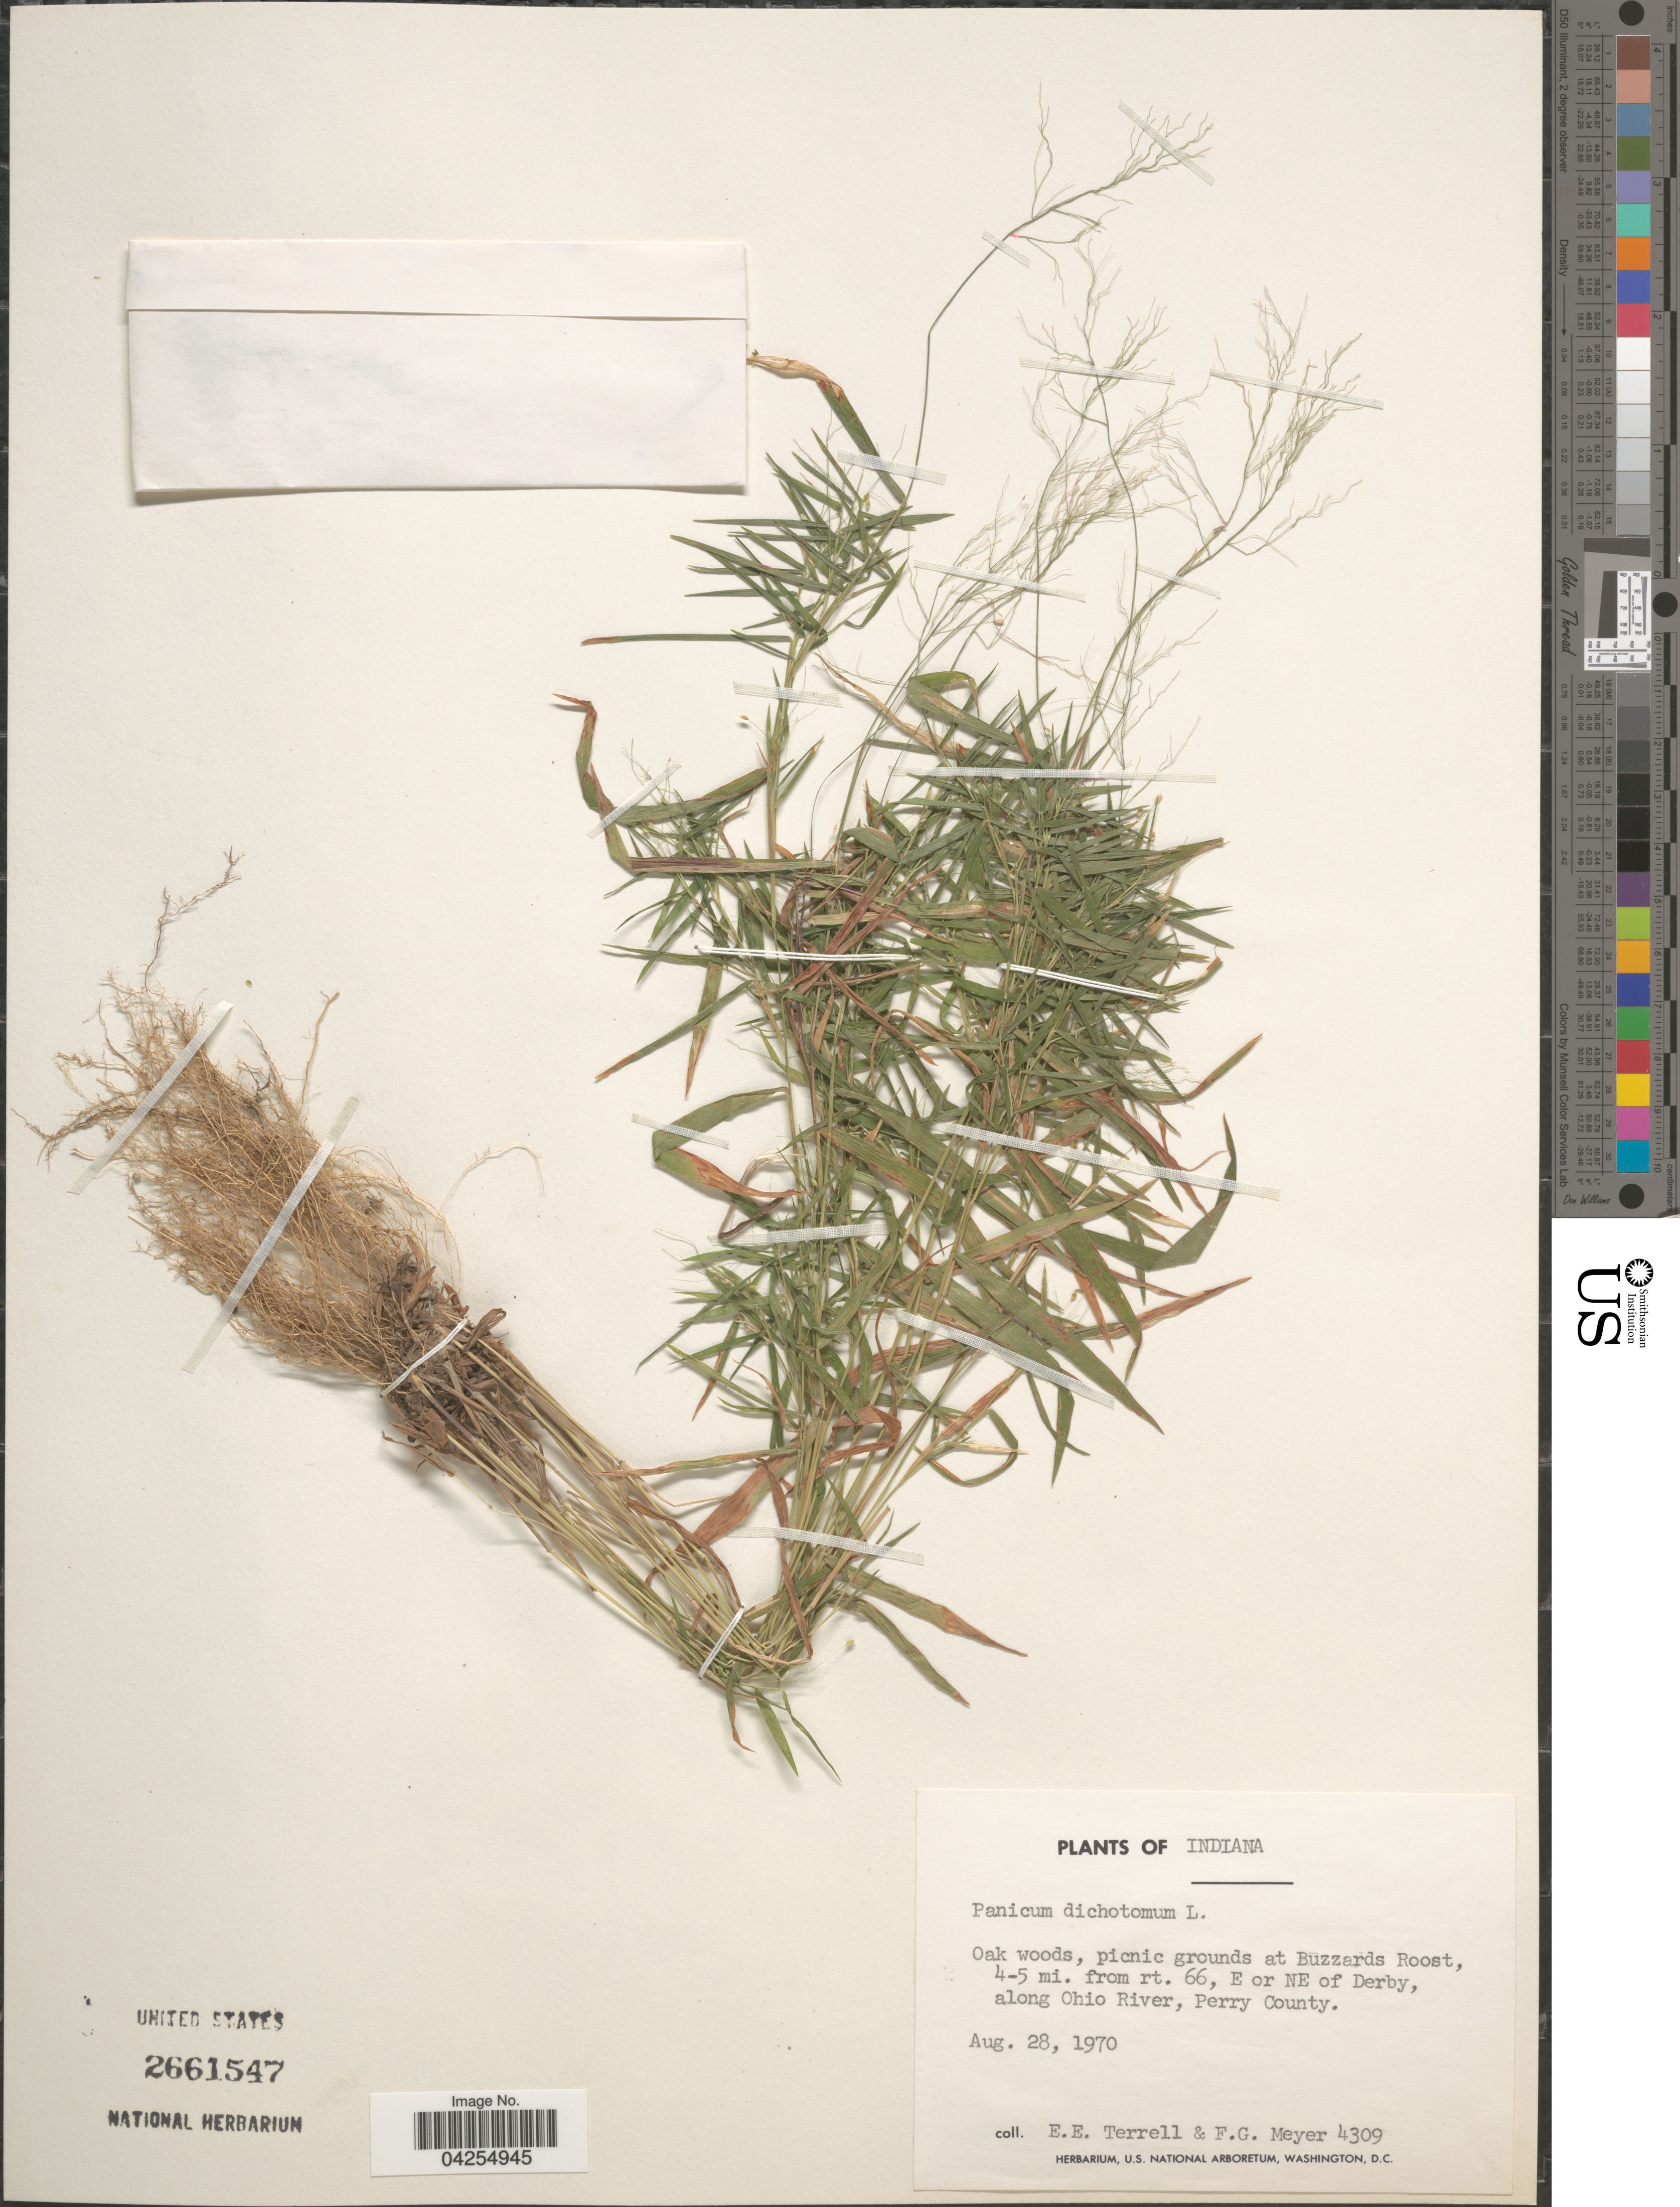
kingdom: Plantae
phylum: Tracheophyta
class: Liliopsida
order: Poales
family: Poaceae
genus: Dichanthelium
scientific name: Dichanthelium dichotomum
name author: (L.) Gould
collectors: E. E. Terrell & F. G. Meyer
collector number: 4309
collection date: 1970-08-28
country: United States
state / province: Indiana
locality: Oak woods, picnic grounds at Buzzards Roost, 4-5 mi. from rt. 66, E or NE of Derby, along Ohio River, Perry County.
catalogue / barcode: US 2661547